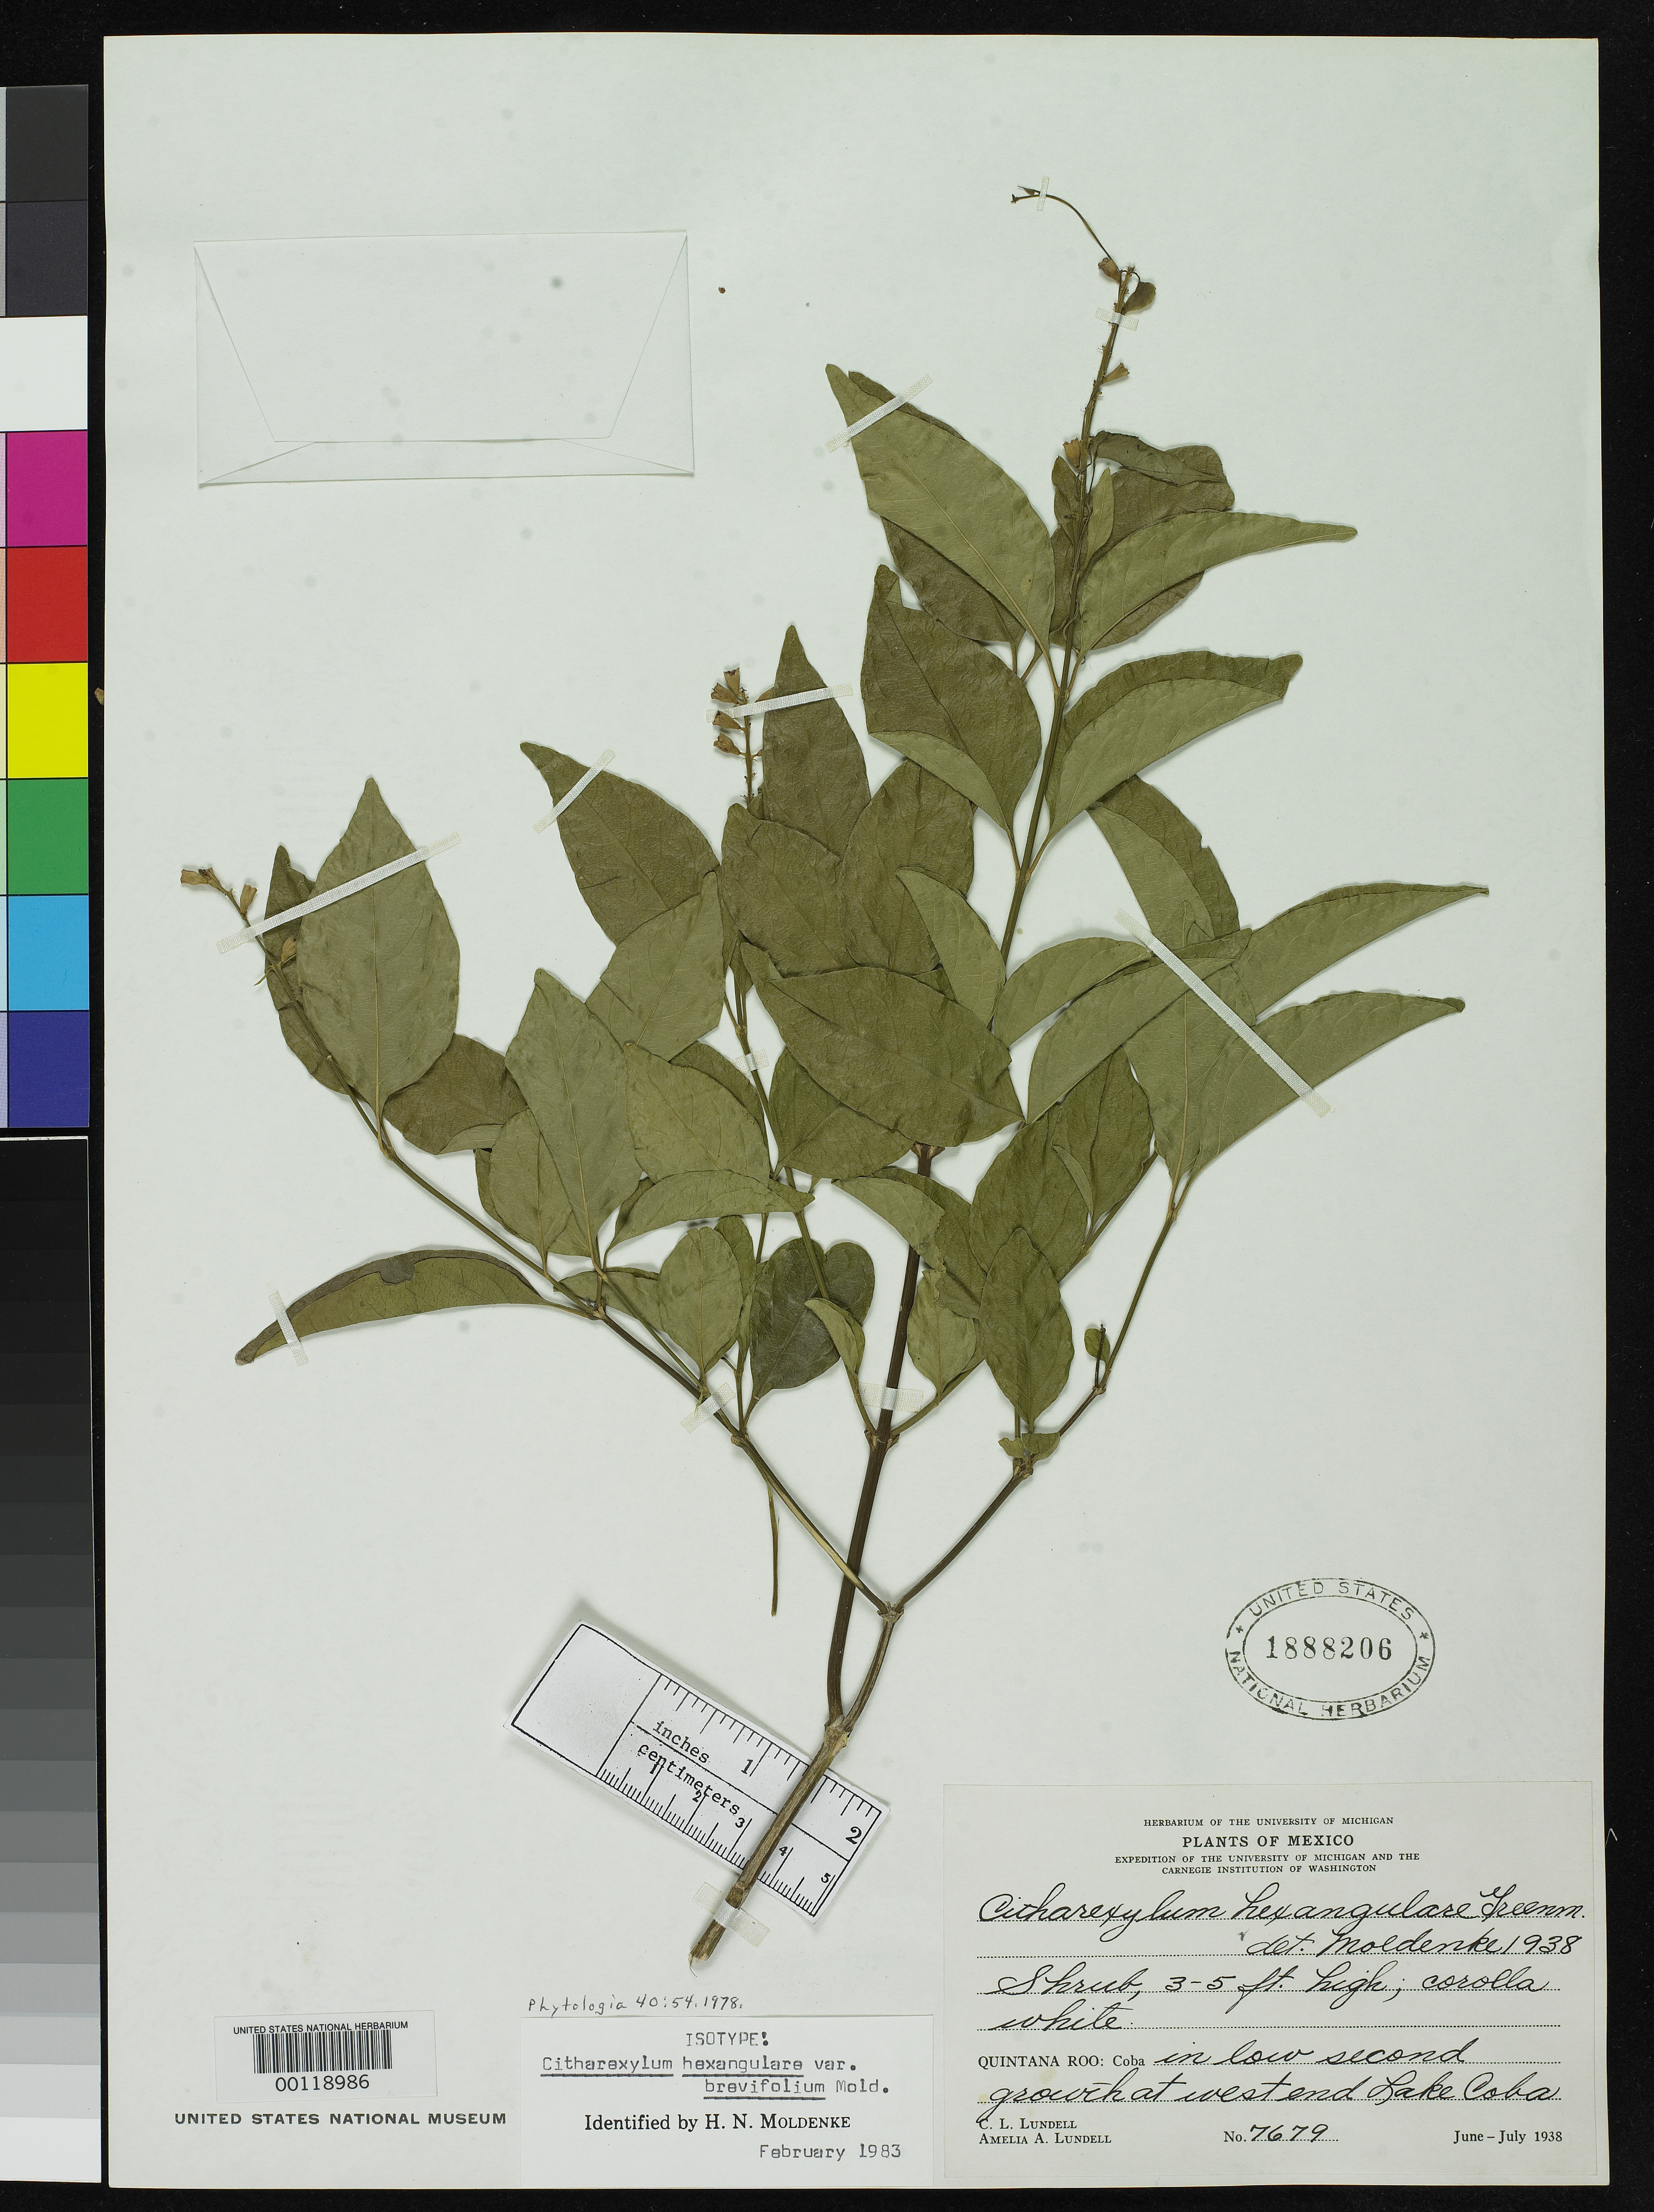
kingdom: Plantae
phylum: Tracheophyta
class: Magnoliopsida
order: Lamiales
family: Verbenaceae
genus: Citharexylum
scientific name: Citharexylum hexangulare var. brevifolium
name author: Moldenke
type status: Isotype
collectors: C. L. Lundell & A. A. Lundell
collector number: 7679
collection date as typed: Jun 1938 to -- Jul 1938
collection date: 1938-06/1938-07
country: Mexico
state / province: Quintana Roo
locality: West end of Lake Coba.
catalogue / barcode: US 1888206